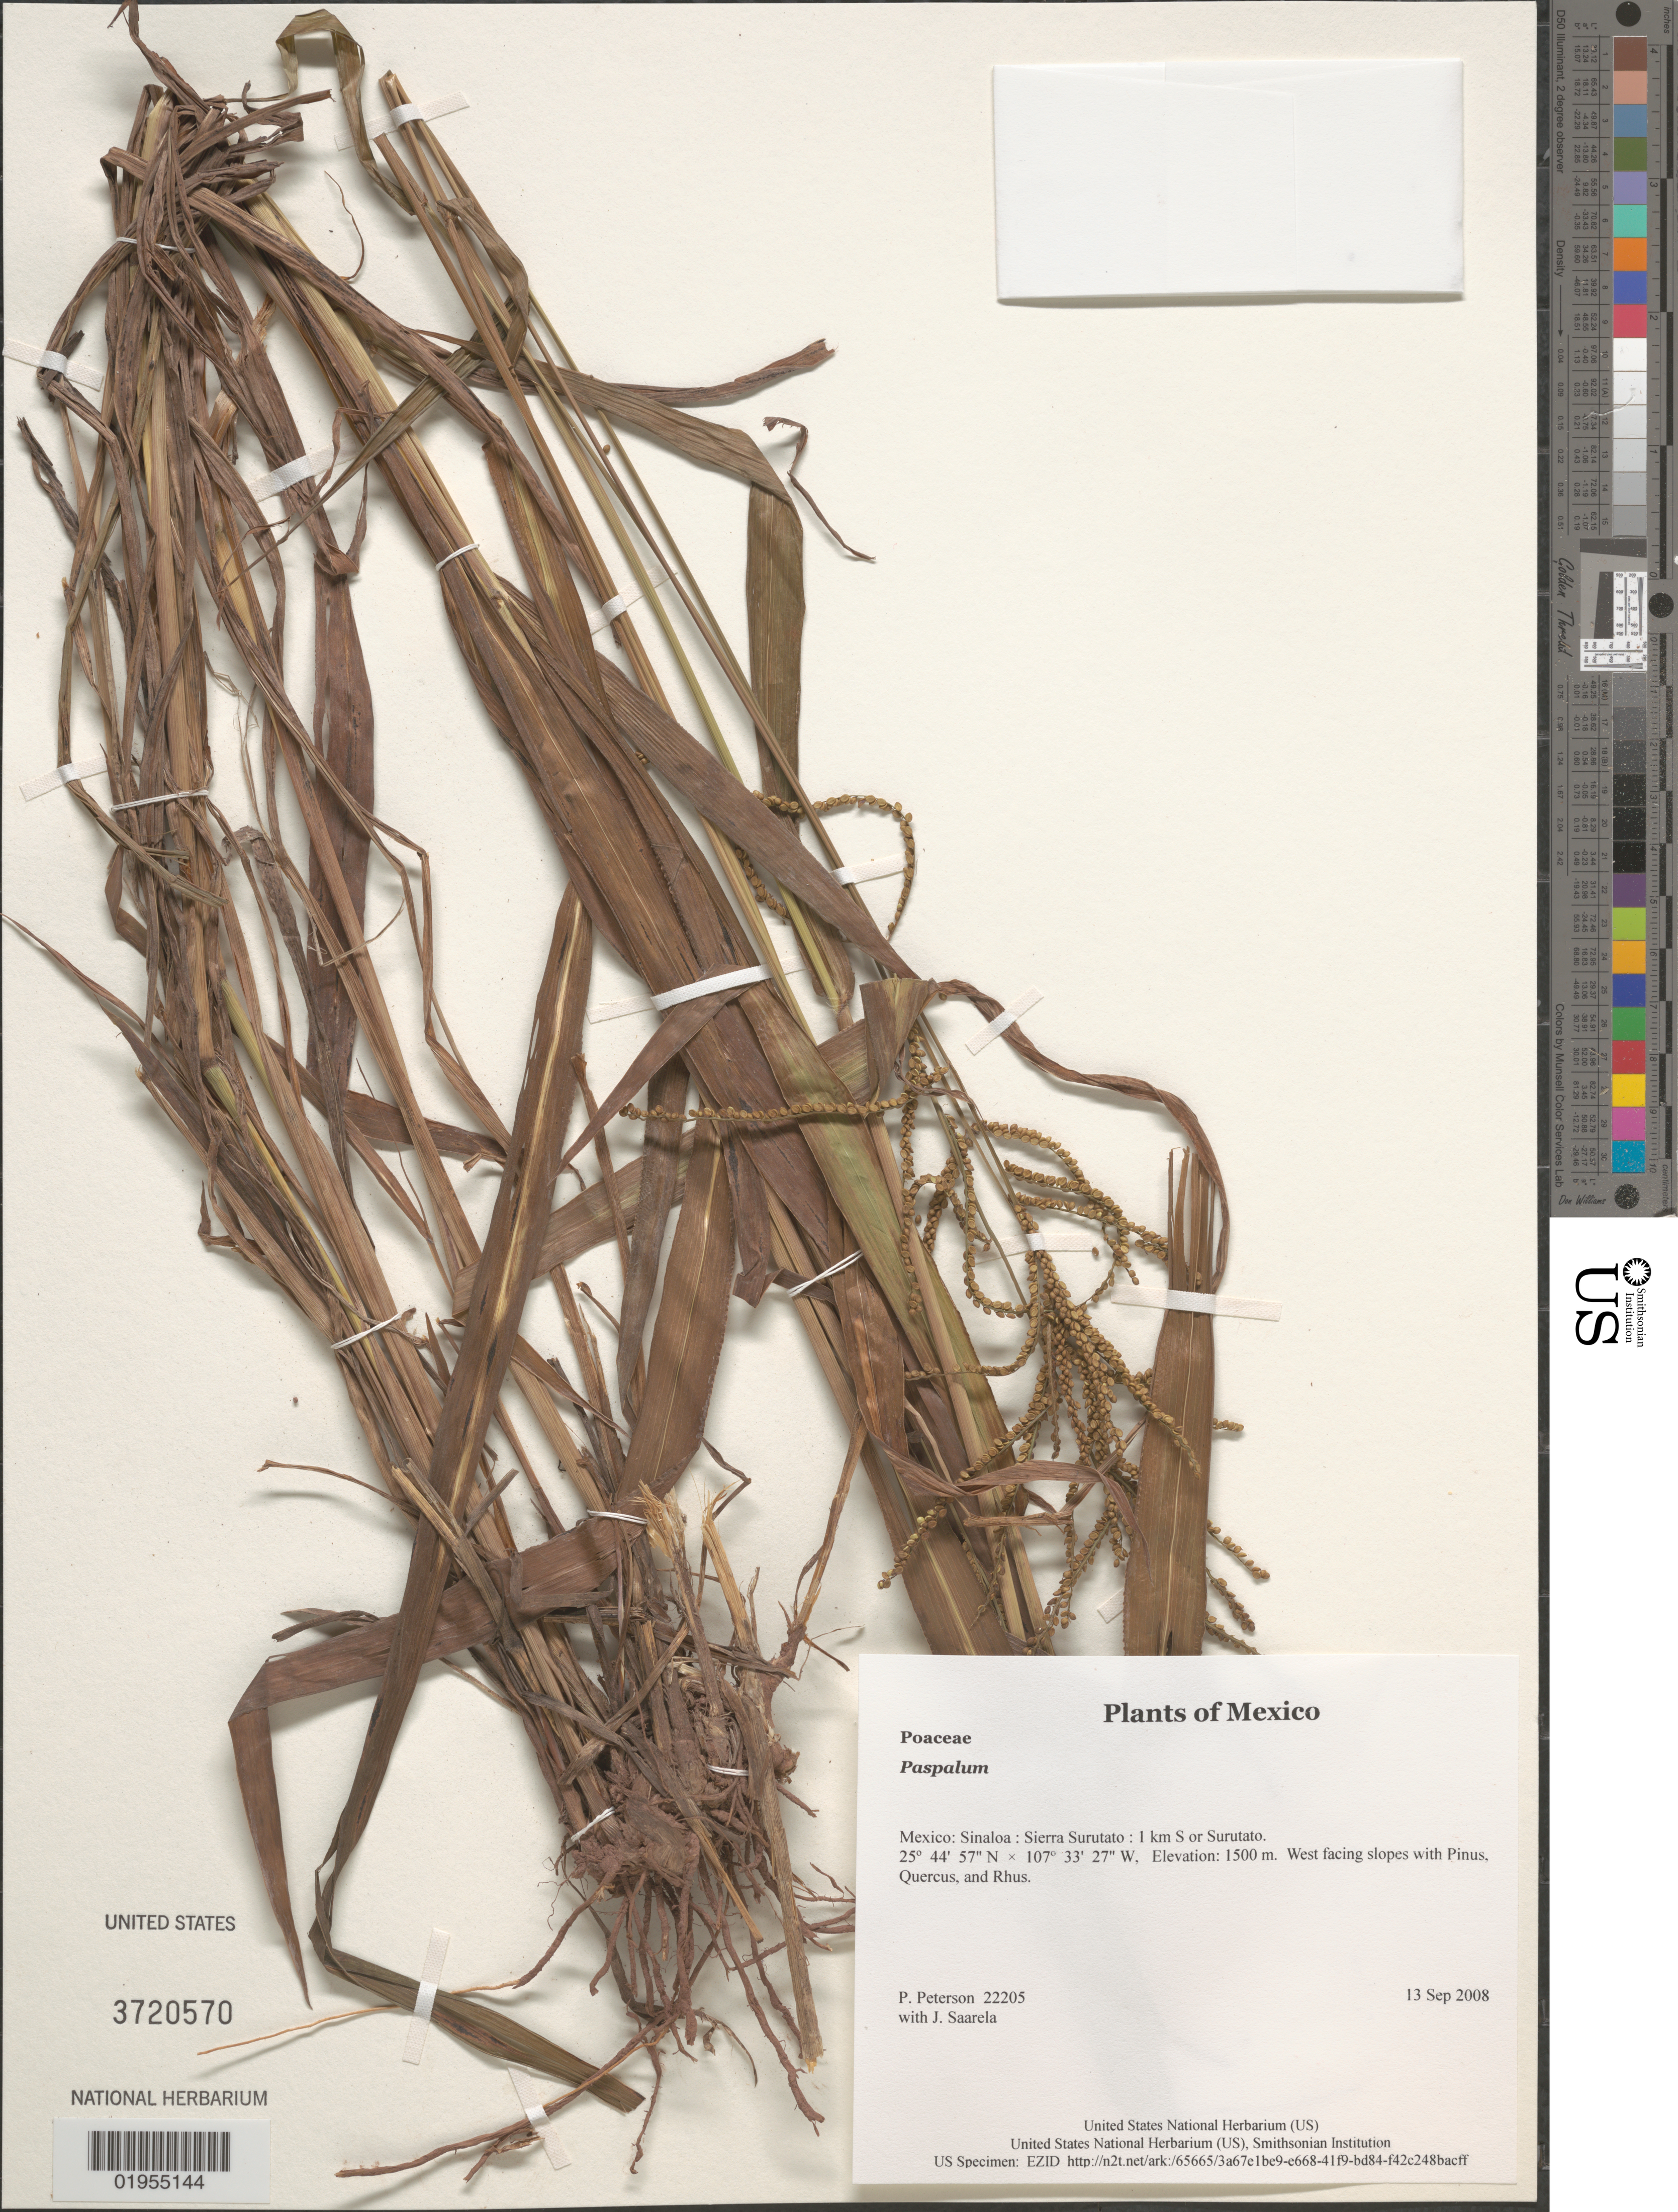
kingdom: Plantae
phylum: Tracheophyta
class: Liliopsida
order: Poales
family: Poaceae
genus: Paspalum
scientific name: Paspalum sp.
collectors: P. M. Peterson & J. Saarela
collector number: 22205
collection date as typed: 13 Sep 2008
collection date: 2008-09-13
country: Mexico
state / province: Sinaloa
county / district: Sierra Surutato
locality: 1 km S or Surutato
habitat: West facing slopes with Pinus, Quercus, and Rhus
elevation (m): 1500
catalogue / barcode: US 3720570